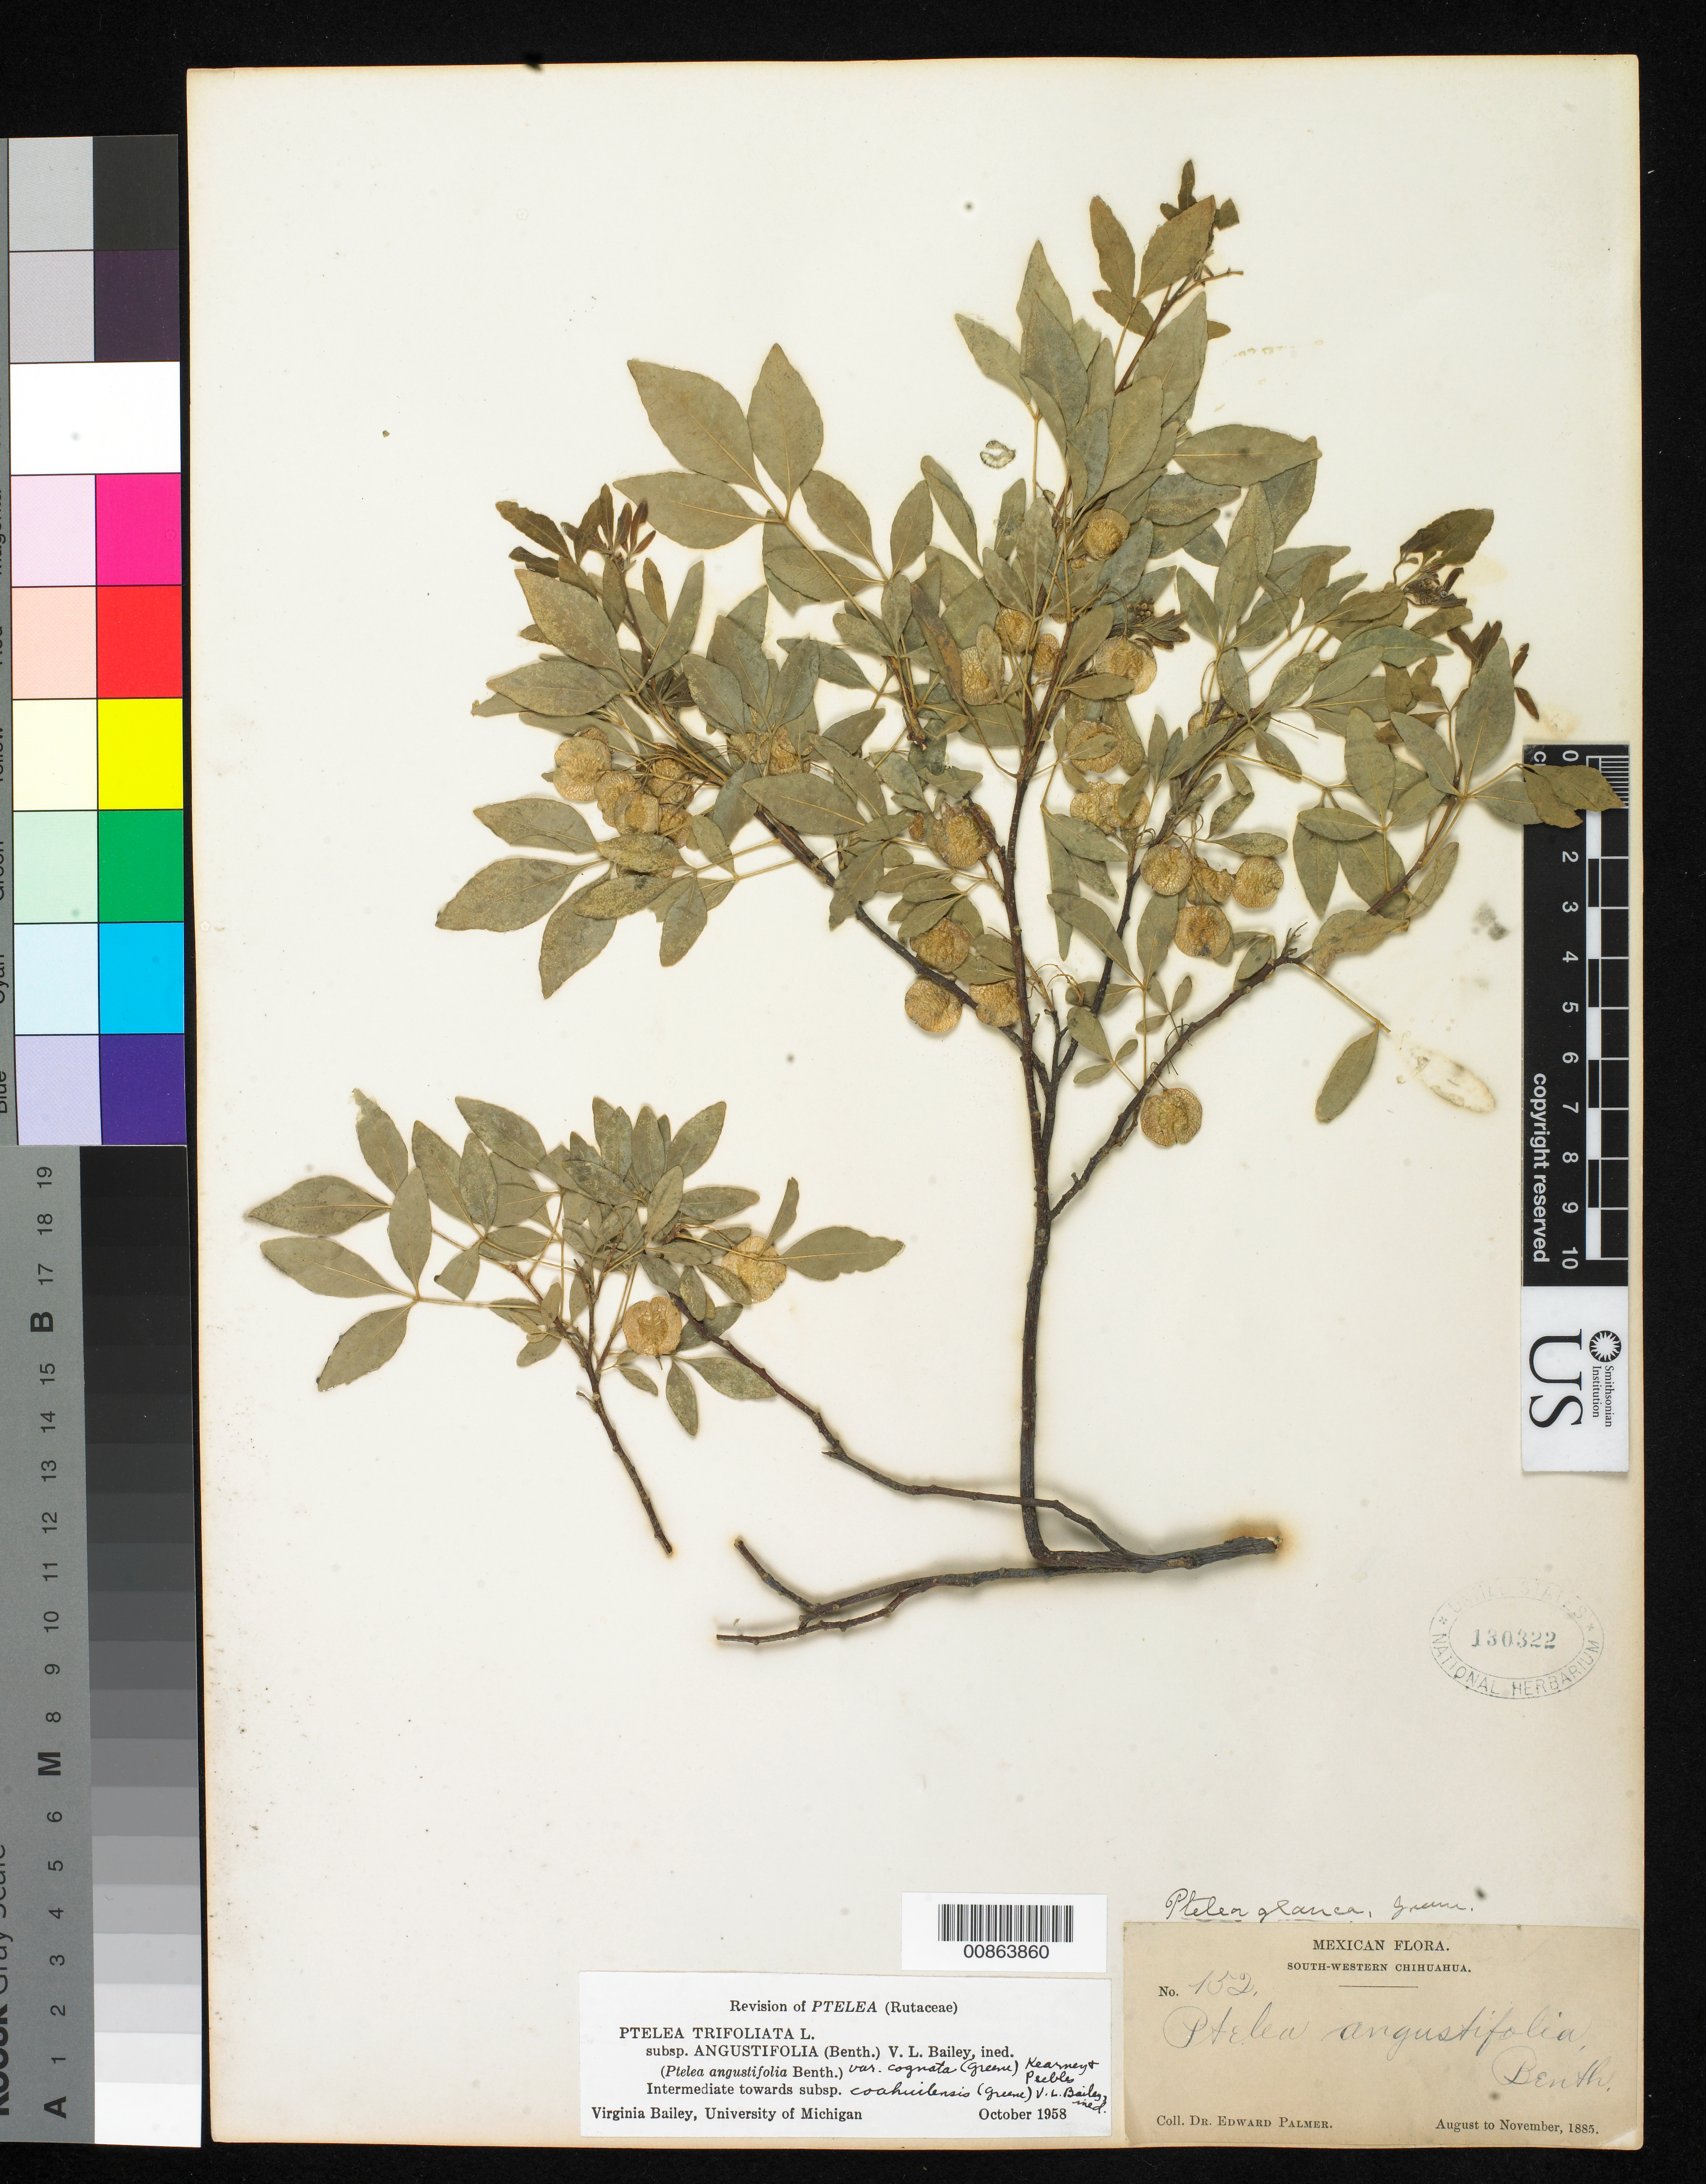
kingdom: Plantae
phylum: Tracheophyta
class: Magnoliopsida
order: Sapindales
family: Rutaceae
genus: Ptelea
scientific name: Ptelea trifoliata subsp. angustifolia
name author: (Benth.) V. L. Bailey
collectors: E. Palmer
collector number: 152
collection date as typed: Aug 1885 to -- Nov 1885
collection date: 1885-08/1885-11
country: Mexico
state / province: Chihuahua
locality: South-Western Chihuahua.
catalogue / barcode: US 130322